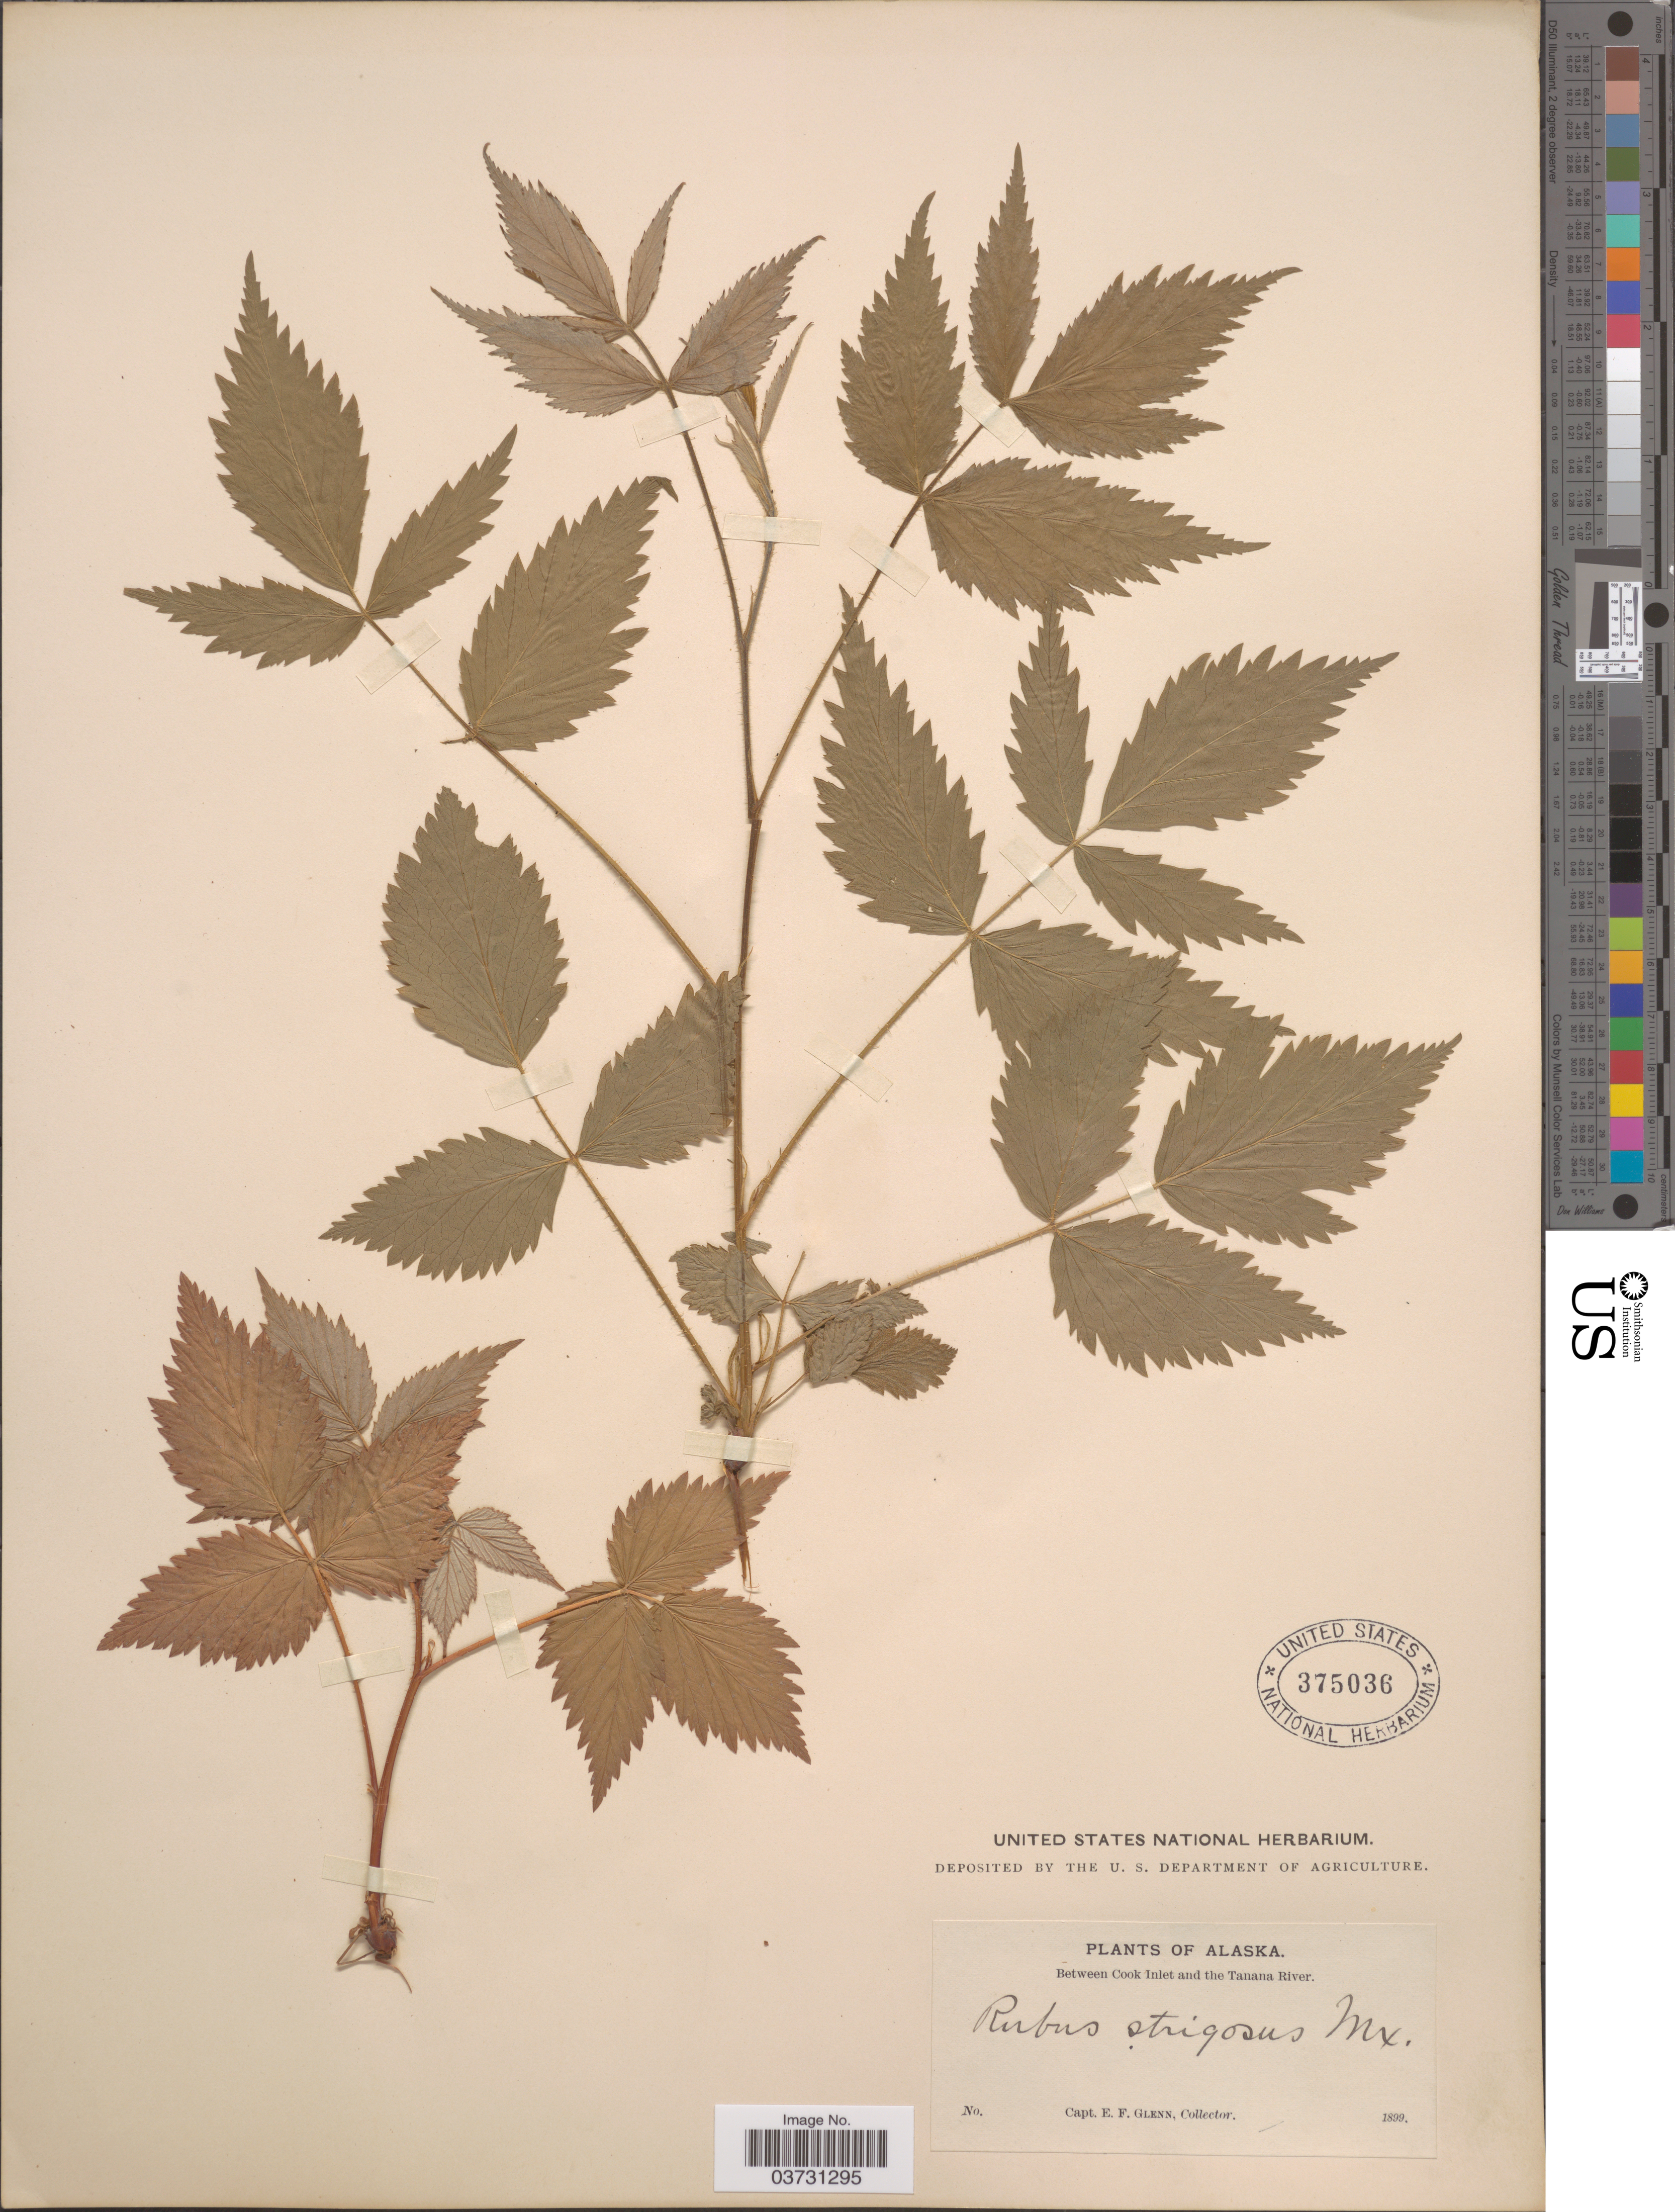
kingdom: Plantae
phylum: Tracheophyta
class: Magnoliopsida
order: Rosales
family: Rosaceae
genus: Rubus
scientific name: Rubus strigosus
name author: Michx.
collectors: E. Glenn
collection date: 1899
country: United States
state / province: Alaska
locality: Between Cook Inlet and the Tanana River.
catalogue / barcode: US 375036